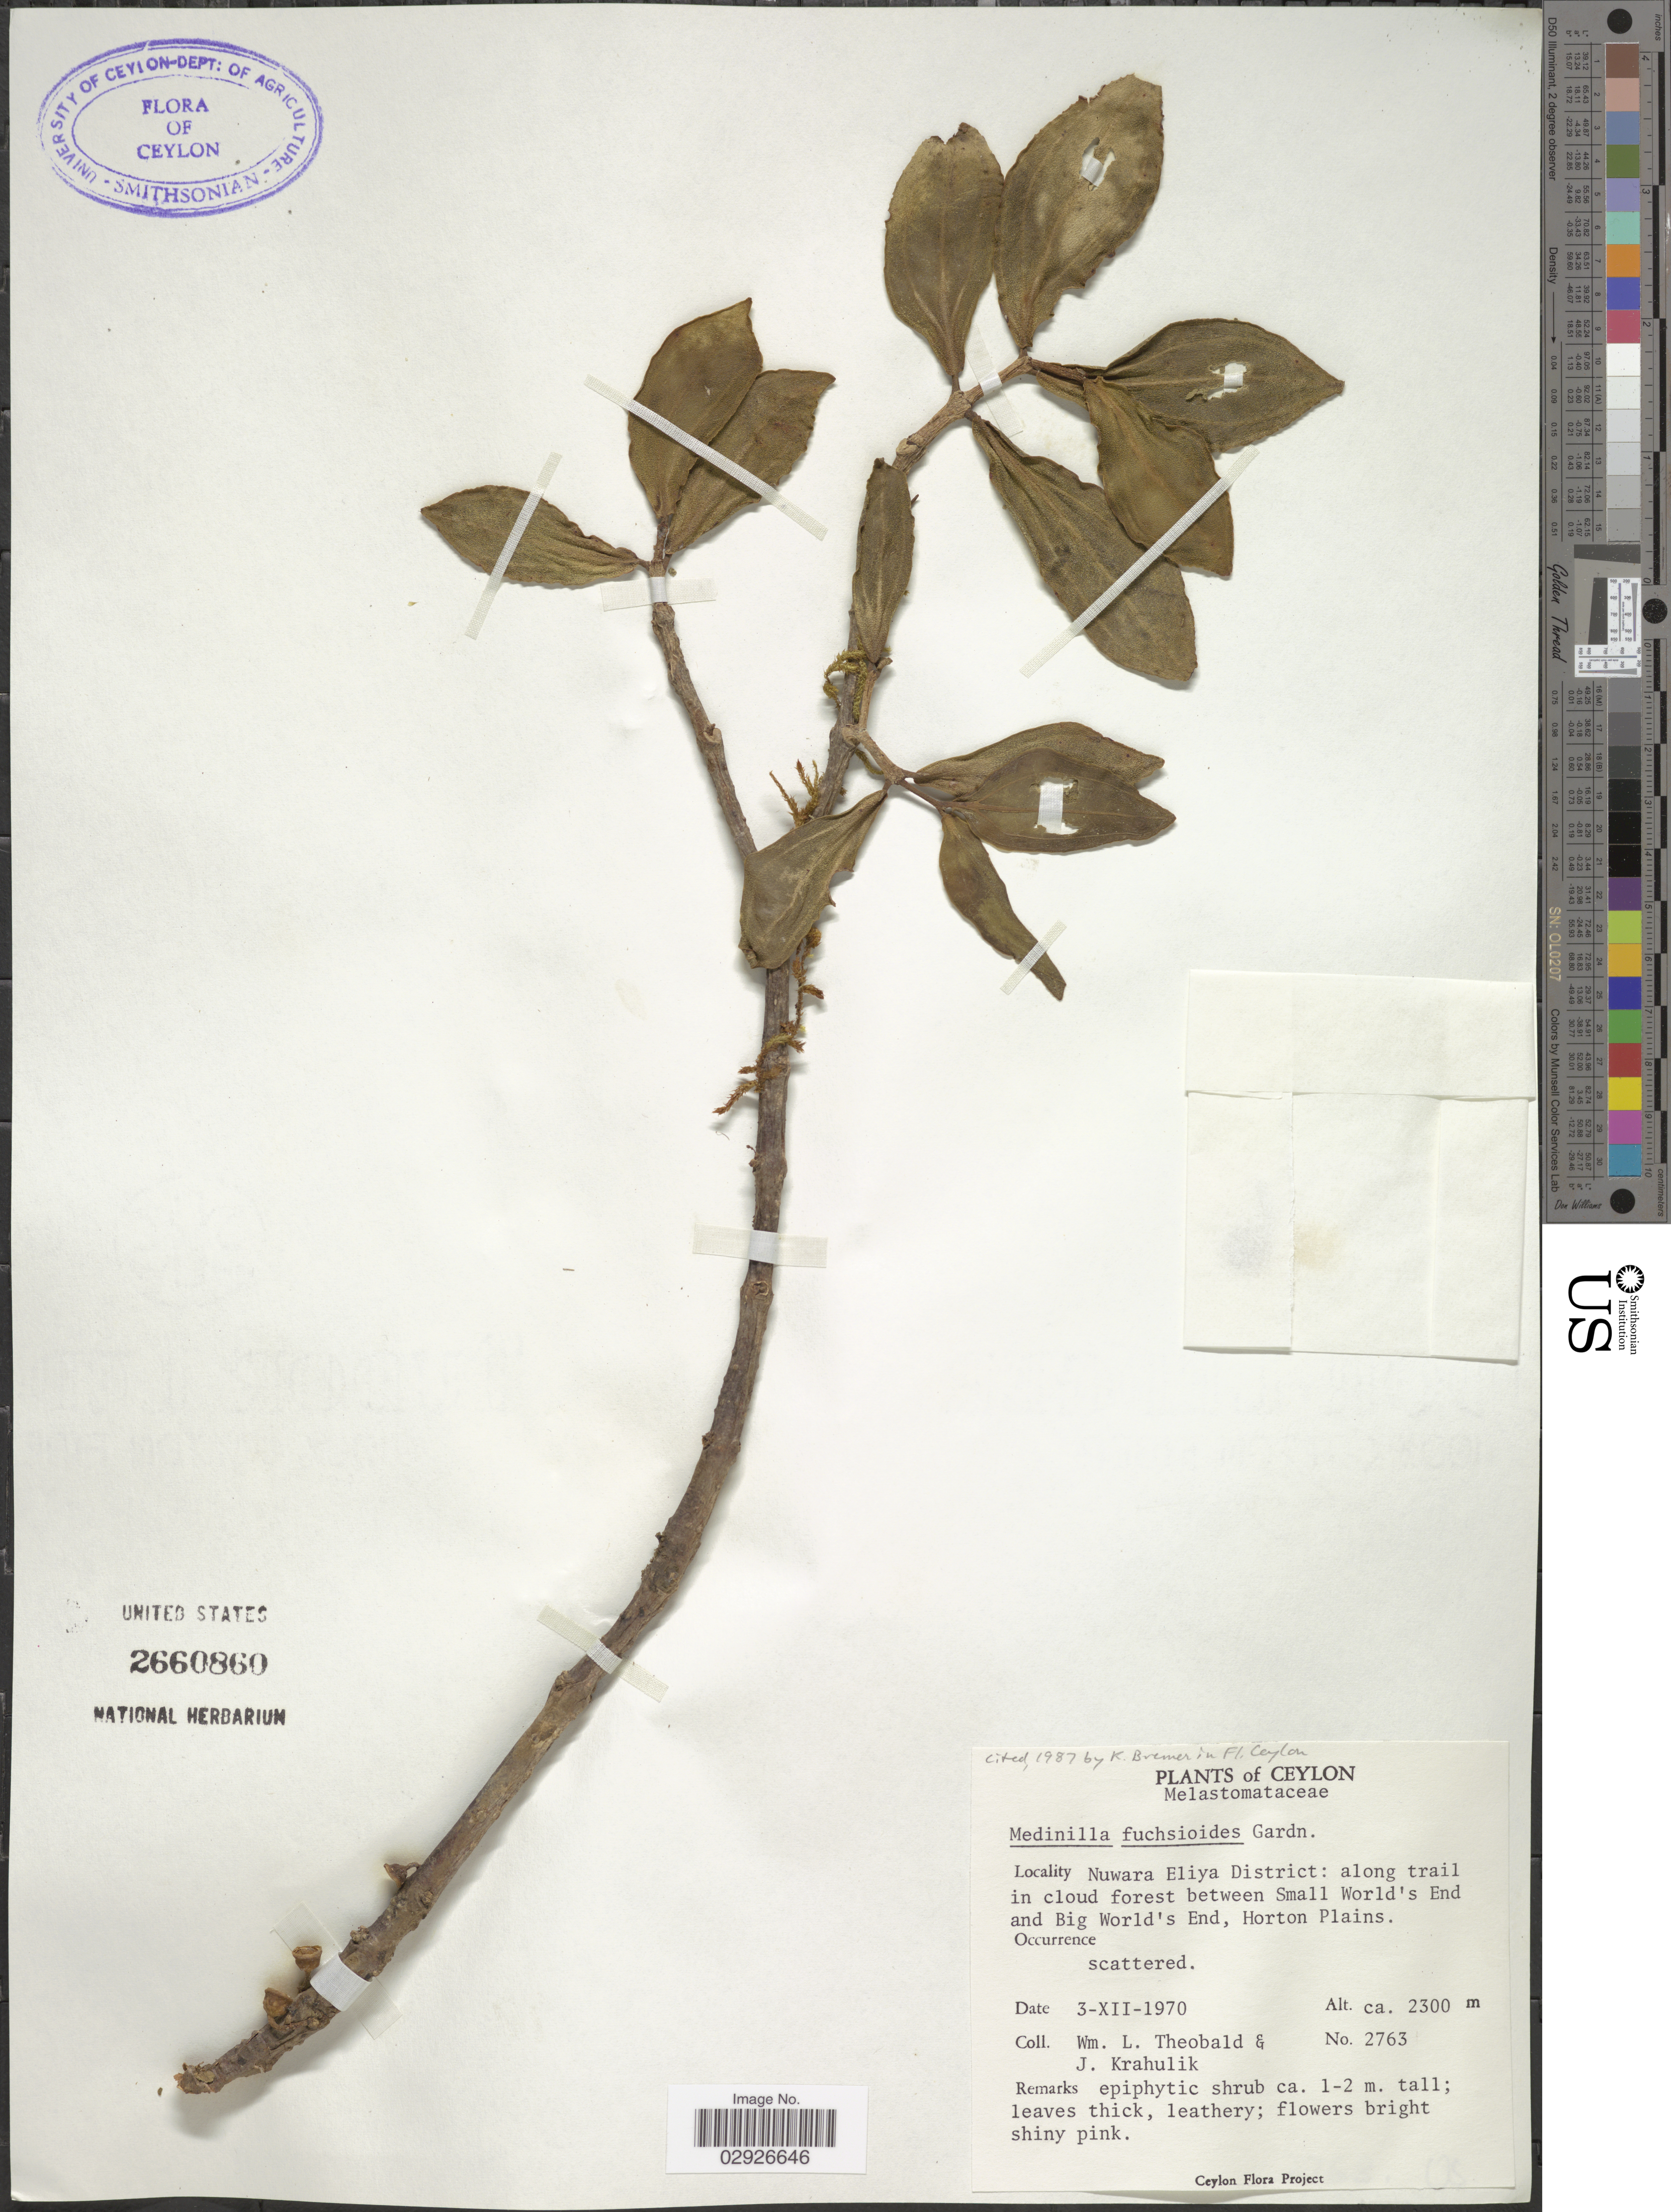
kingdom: Plantae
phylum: Tracheophyta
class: Magnoliopsida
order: Myrtales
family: Melastomataceae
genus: Medinilla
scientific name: Medinilla fuchsioides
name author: Gard.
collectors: W. L. Theobald & J. Krahulik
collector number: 2763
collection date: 1970-12-03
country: Sri Lanka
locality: Ceylon. Nuwara Eliya District: along trail in cloud forest between Small World's End and Big World's End, Horton Plains.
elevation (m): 2300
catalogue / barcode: US 2660860